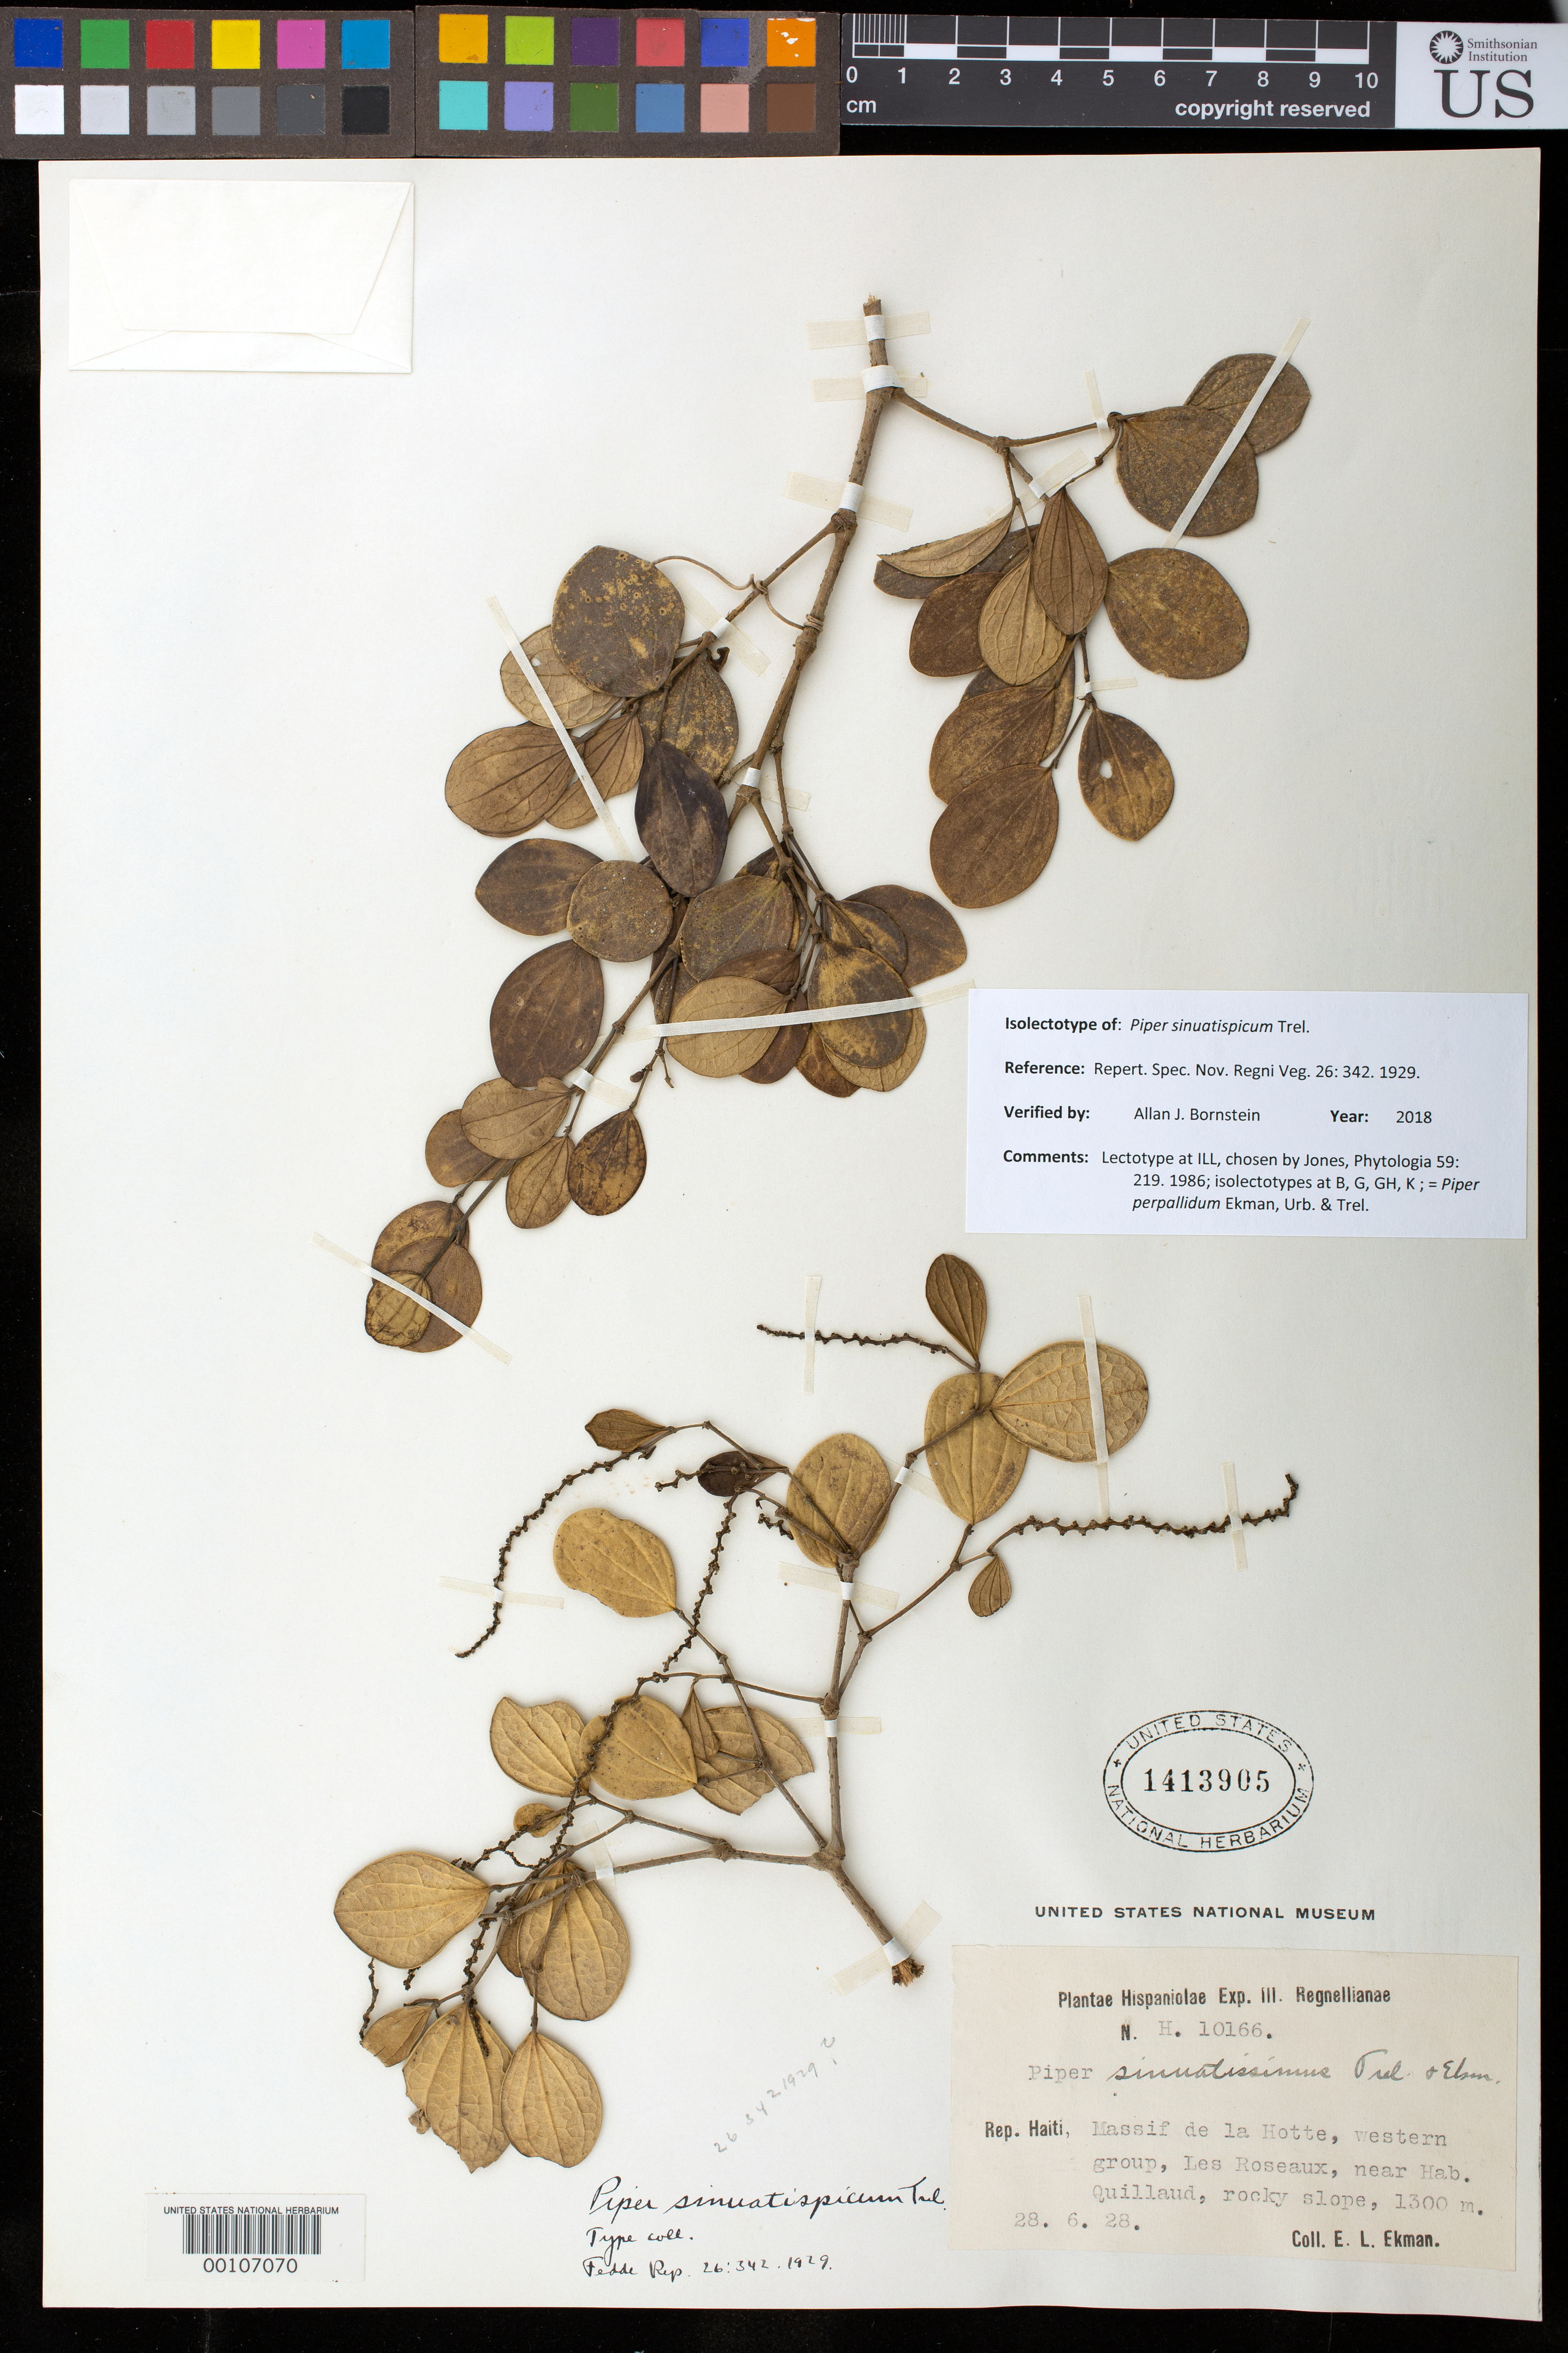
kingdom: Plantae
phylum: Tracheophyta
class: Magnoliopsida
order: Piperales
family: Piperaceae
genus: Piper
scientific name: Piper sinuatispicum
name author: Trel.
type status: Isolectotype; Type Collection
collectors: E. L. Ekman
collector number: H 10166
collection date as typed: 28 Jun 1928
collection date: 1928-06-28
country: Haiti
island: Hispaniola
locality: Massif de la Hotte, western group, Les Roseaux, near Hab. Quillaud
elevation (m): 1300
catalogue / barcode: US 1413905